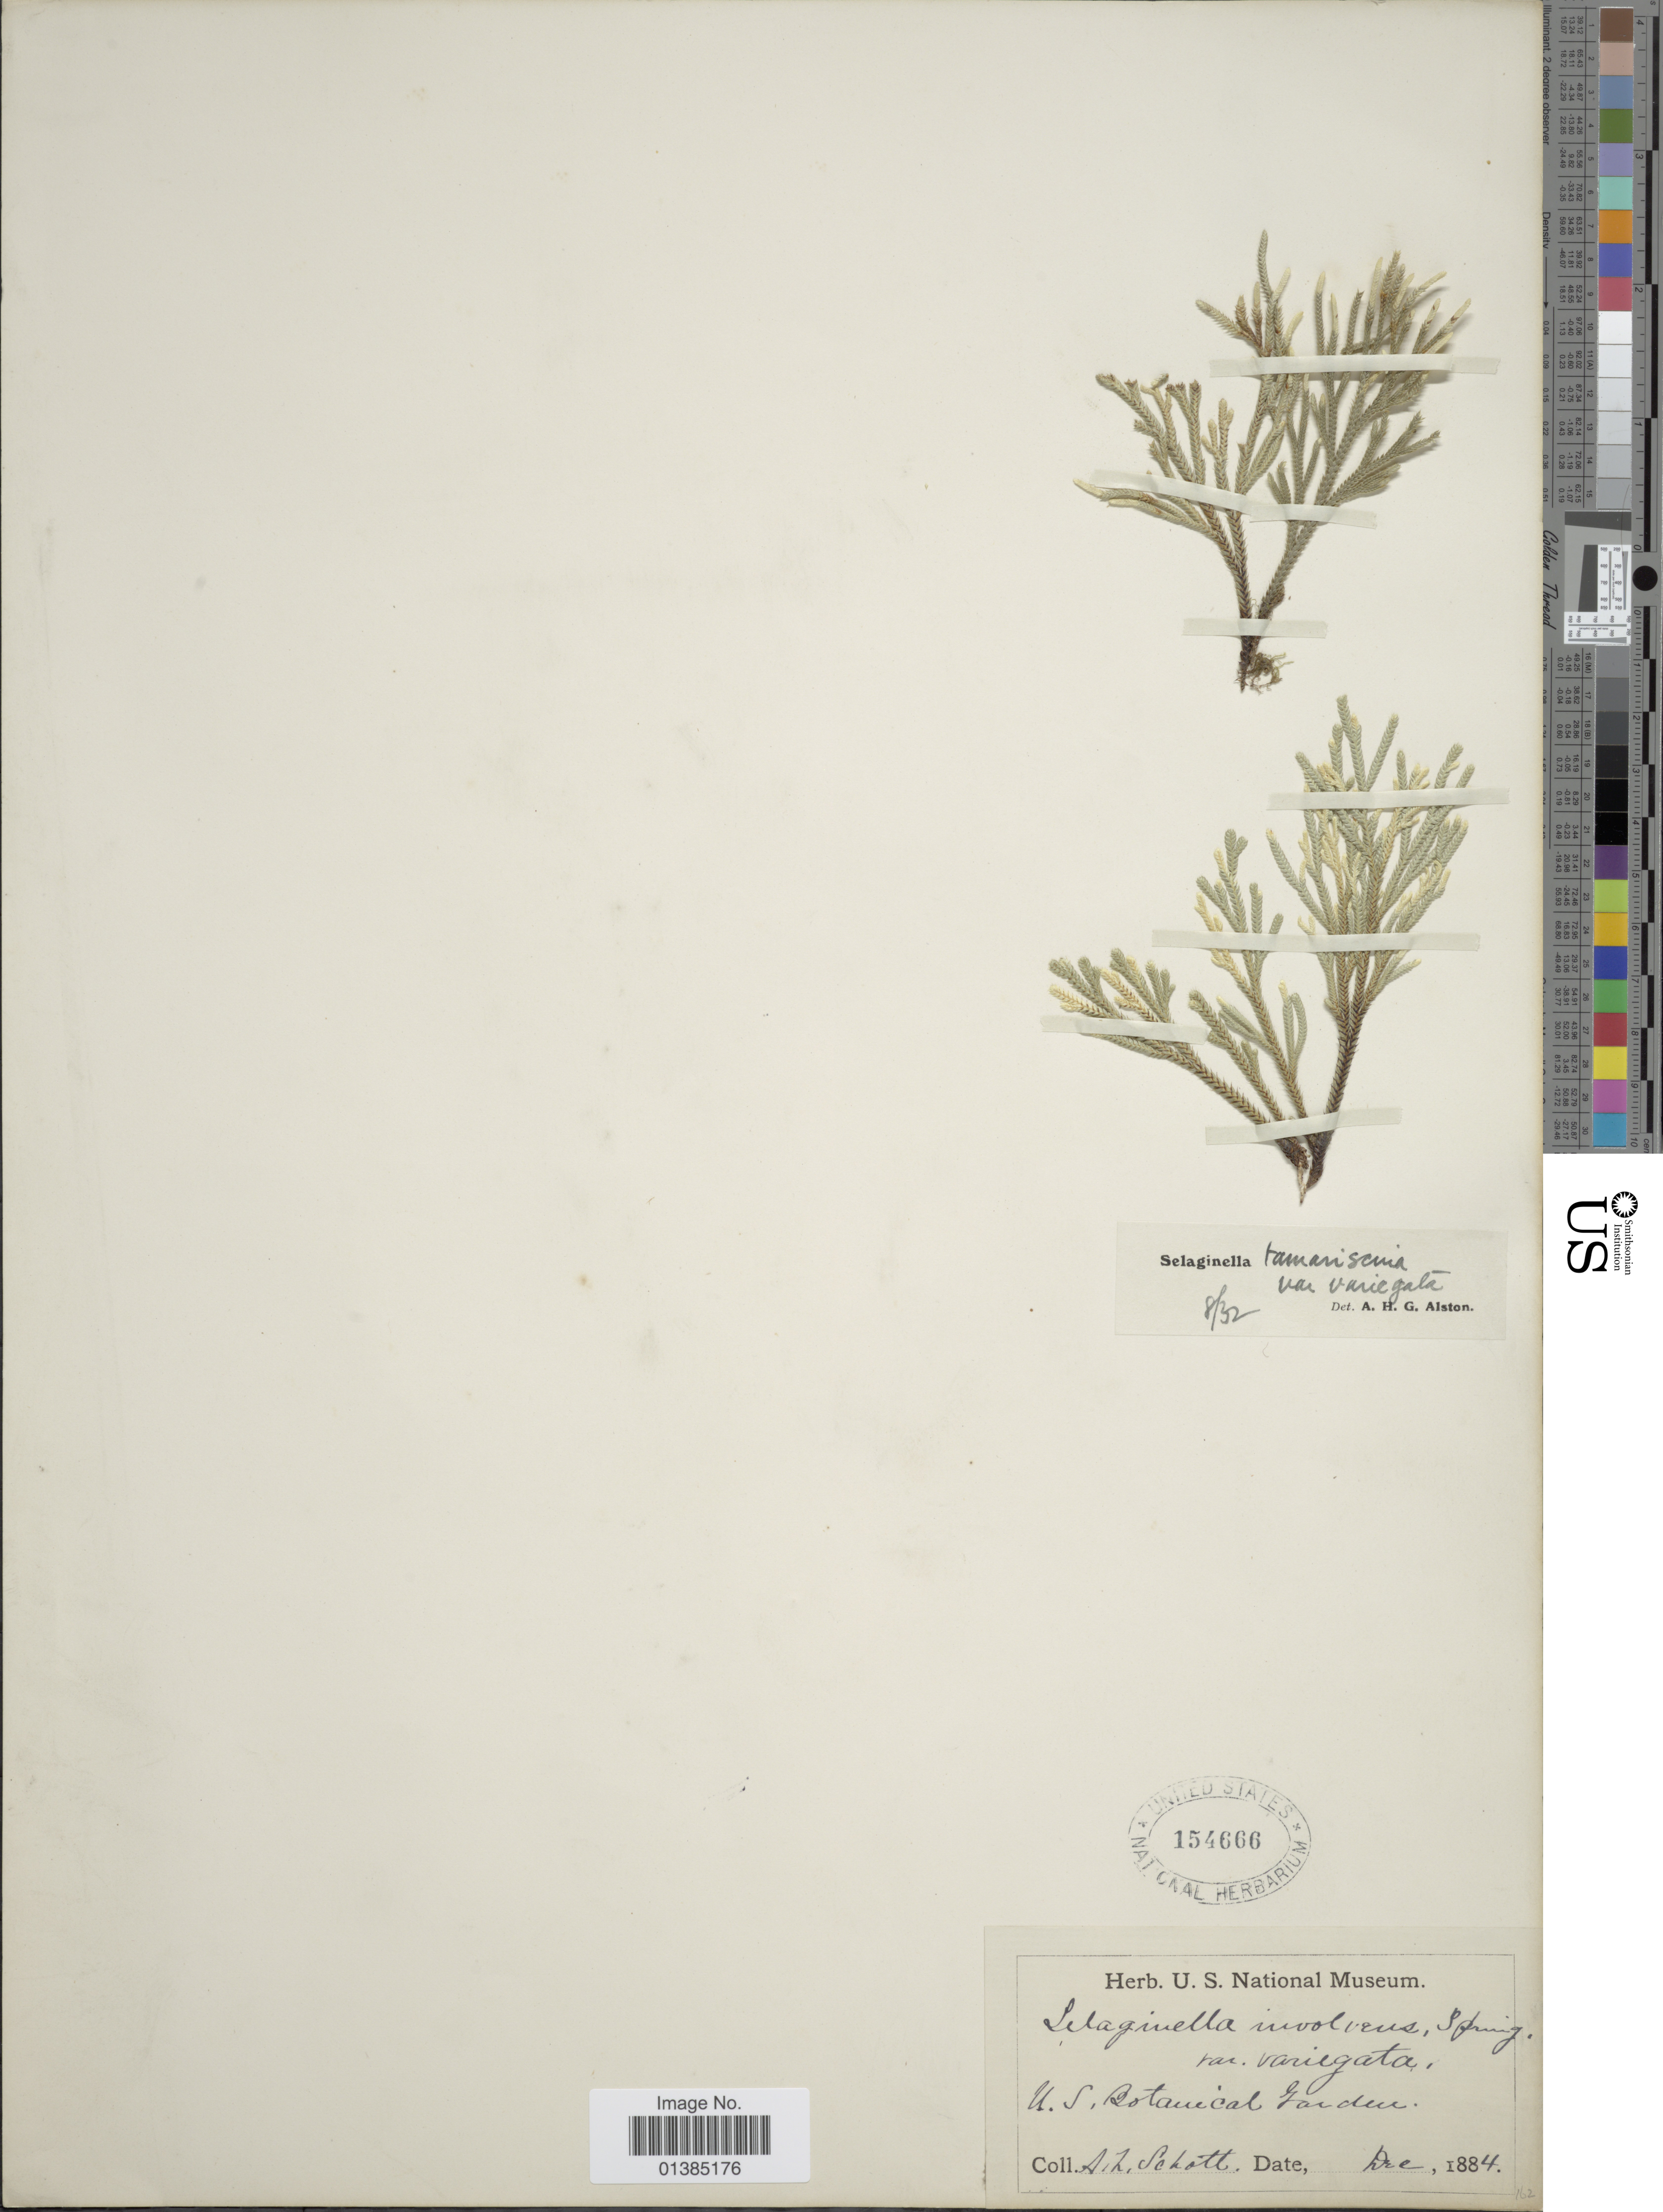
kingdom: Plantae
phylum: Tracheophyta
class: Lycopodiopsida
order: Selaginellales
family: Selaginellaceae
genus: Selaginella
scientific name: Selaginella tamariscina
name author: (P. Beauv.) Spring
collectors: A. L. Schott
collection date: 1884-12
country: United States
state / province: District of Columbia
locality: U.S. Botanical Garden.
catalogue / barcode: US 154666